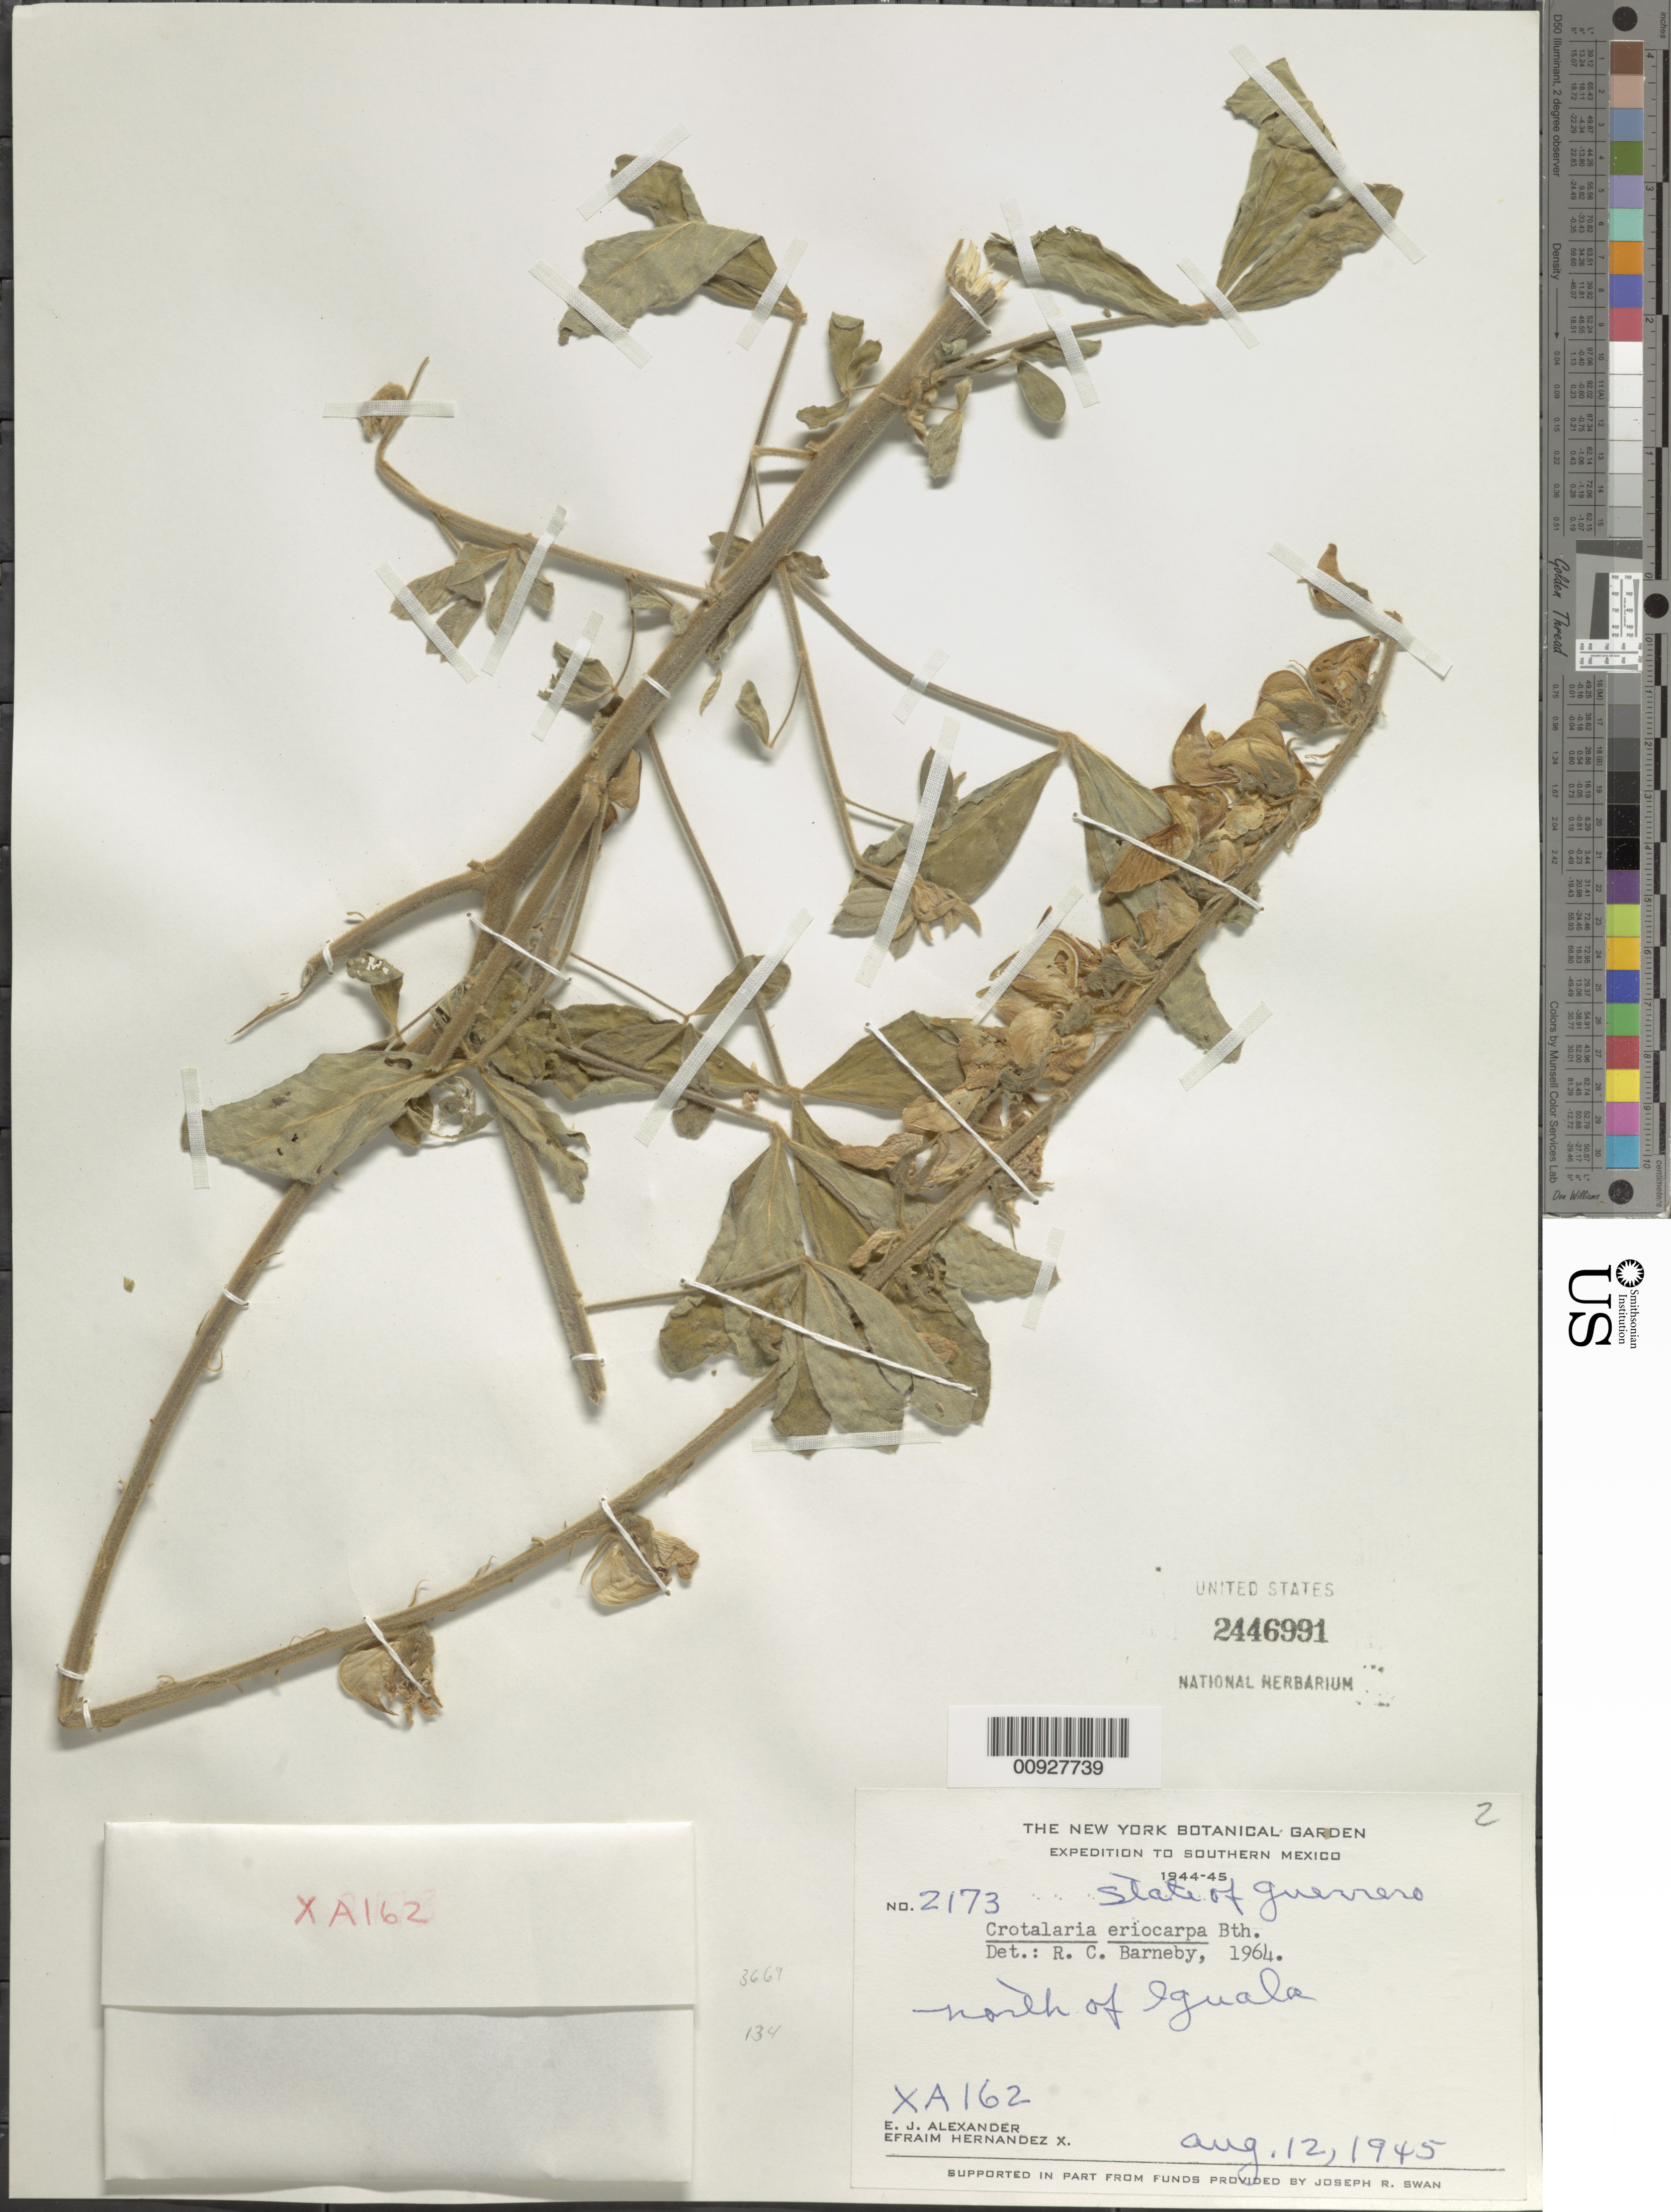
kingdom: Plantae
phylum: Tracheophyta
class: Magnoliopsida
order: Fabales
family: Fabaceae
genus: Crotalaria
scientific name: Crotalaria eriocarpa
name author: Benth.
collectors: E. J. Alexander & E. I. Hernández-X.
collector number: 2173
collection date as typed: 12 Aug 1945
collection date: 1945-08-12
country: Mexico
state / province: Guerrero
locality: North of Iguala.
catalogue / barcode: US 2446991